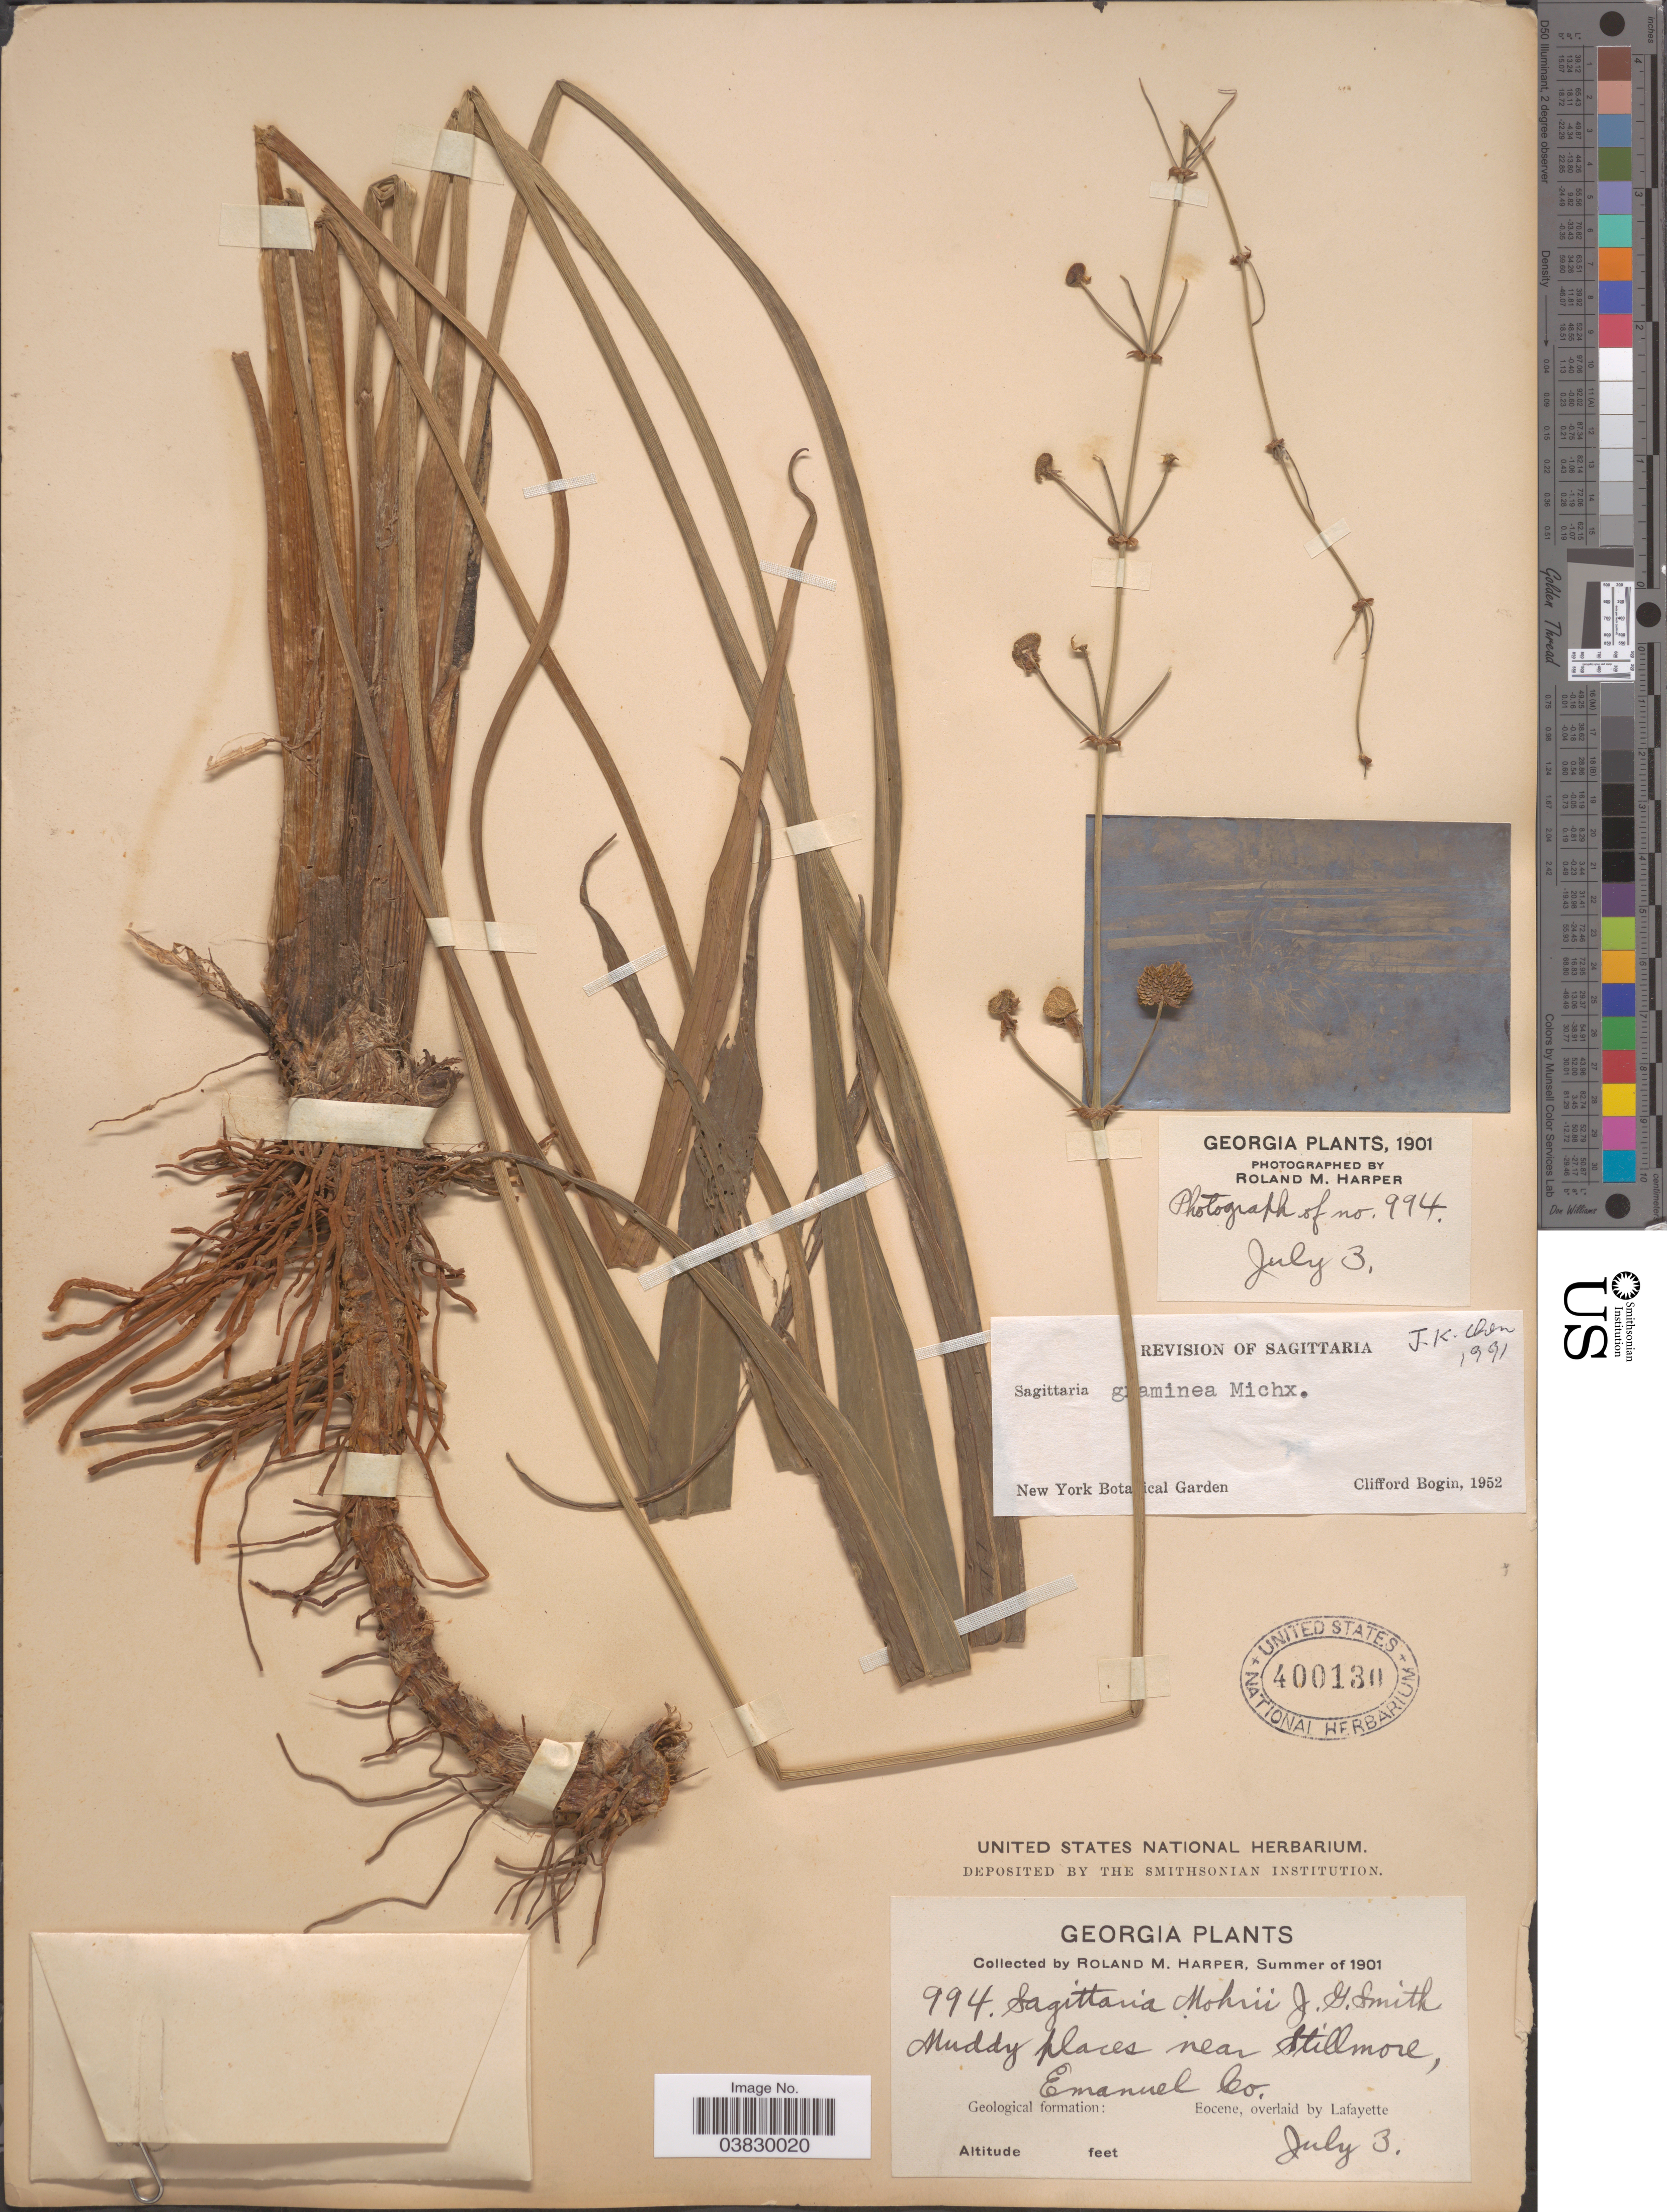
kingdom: Plantae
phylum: Tracheophyta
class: Liliopsida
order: Alismatales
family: Alismataceae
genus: Sagittaria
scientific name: Sagittaria graminea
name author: Michx.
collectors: R. Harper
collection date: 1901-07-03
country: United States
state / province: Georgia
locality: Muddy places near Stillmore, Emanuel Co. Geological formation: Eocene, overlaid by Lafayette.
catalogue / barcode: US 400130